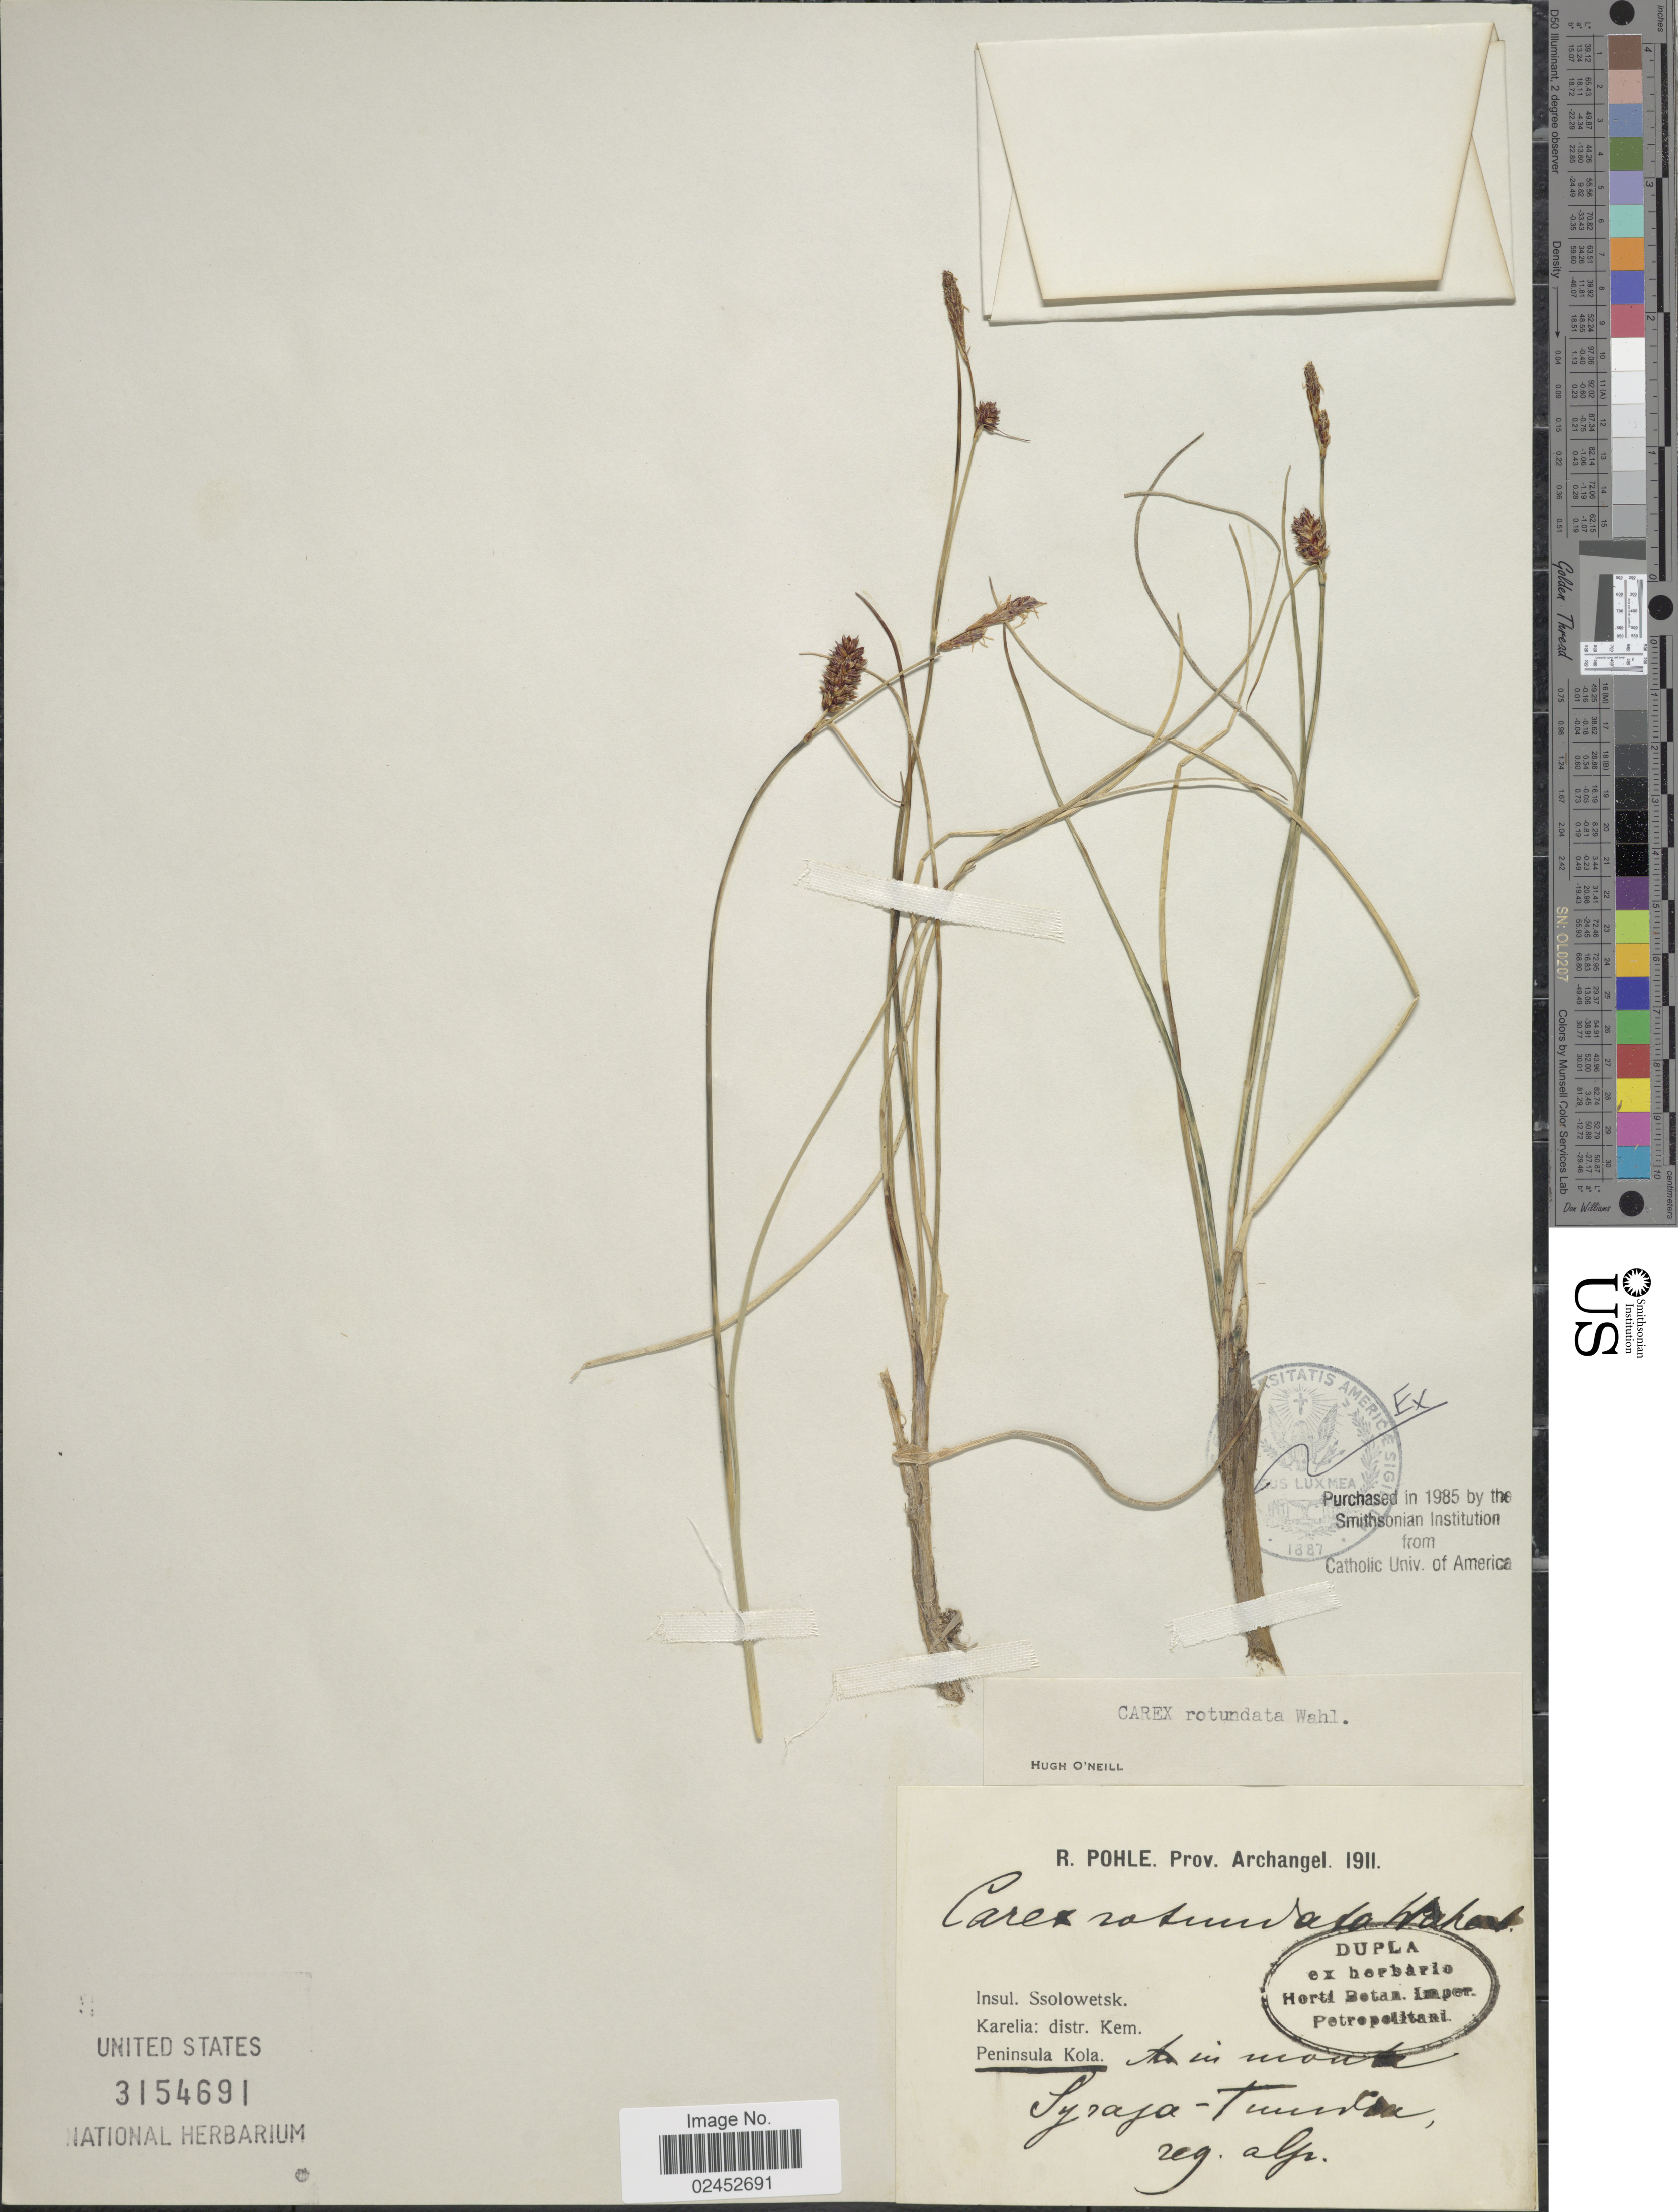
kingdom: Plantae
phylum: Tracheophyta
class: Liliopsida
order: Poales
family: Cyperaceae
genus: Carex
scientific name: Carex rotundata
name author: Wahlenb.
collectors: R. Pohle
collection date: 1911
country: Russian Federation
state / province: Karelia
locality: Prov. Archangel, Insul. Ssolowetsk., distr. Kem., Peninsula Kola, in monte Syraja-Tundra, reg. alp.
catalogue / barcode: US 3154691